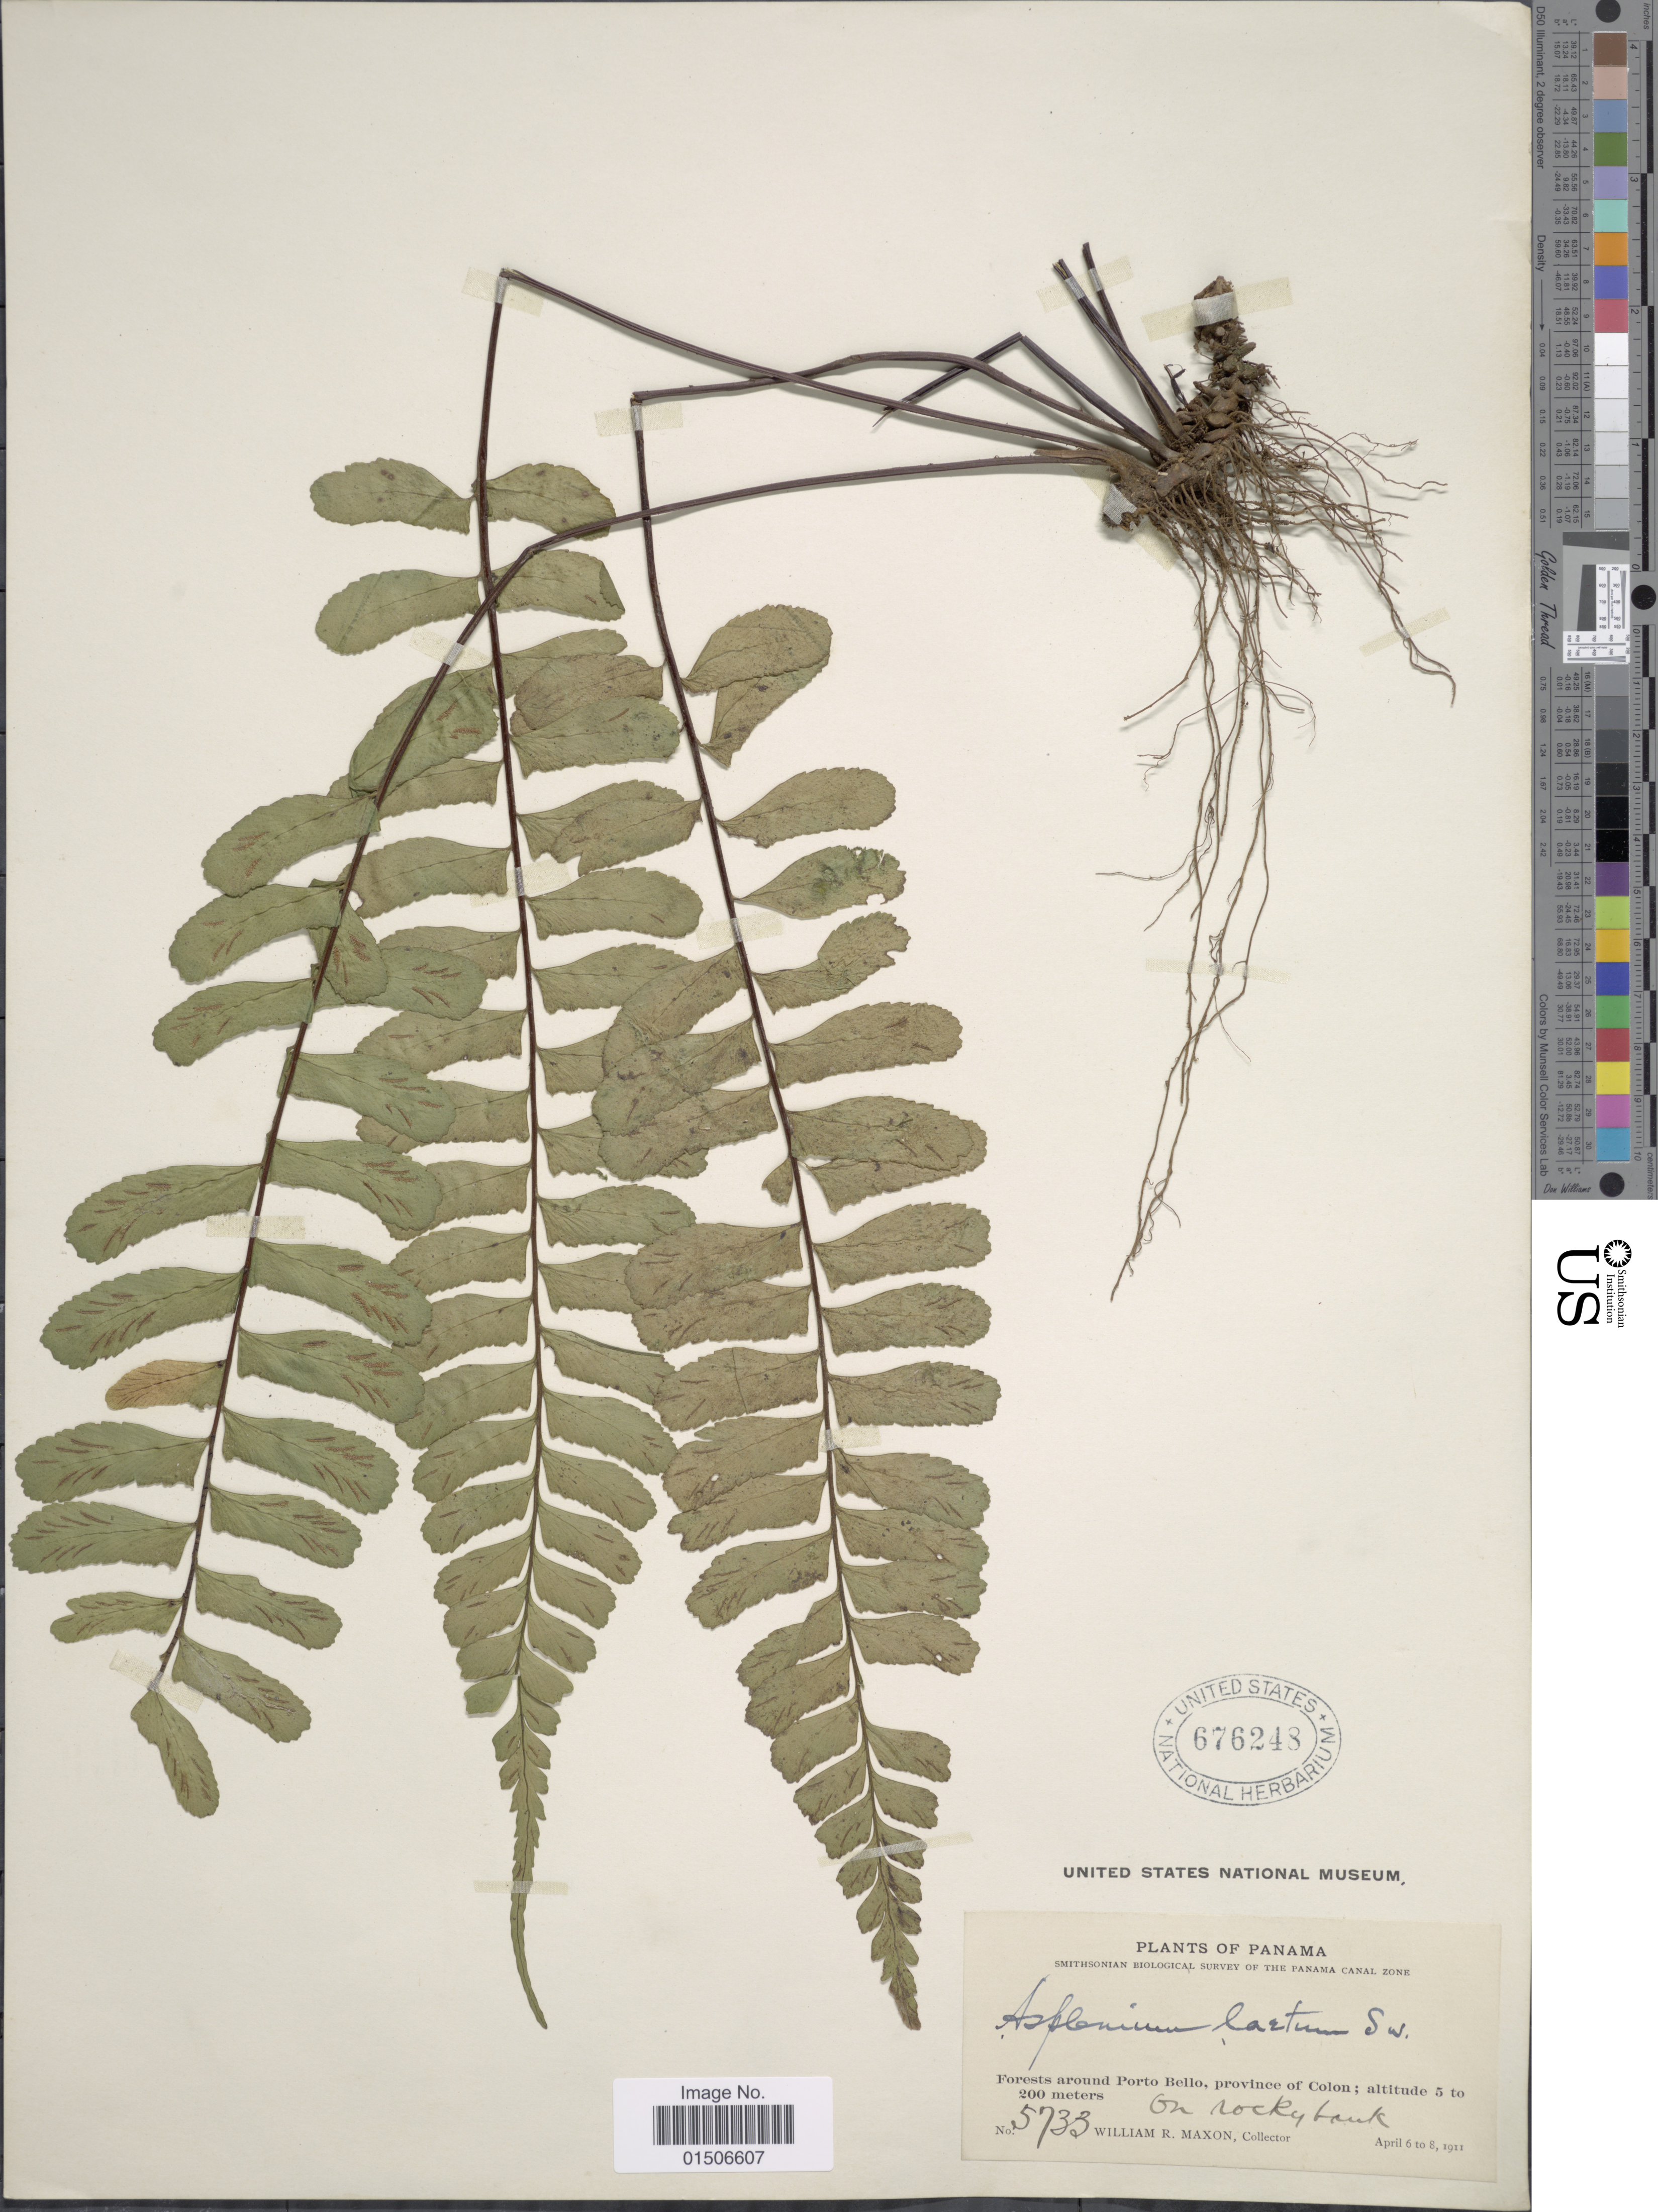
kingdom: Plantae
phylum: Tracheophyta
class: Polypodiopsida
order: Polypodiales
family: Aspleniaceae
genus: Asplenium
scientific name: Asplenium laetum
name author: Sw.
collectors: W. R. Maxon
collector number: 5733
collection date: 1911-04-06/1911-04-08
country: Panama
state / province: Colón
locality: Forest around Porto Bello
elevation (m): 5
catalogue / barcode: US 676248